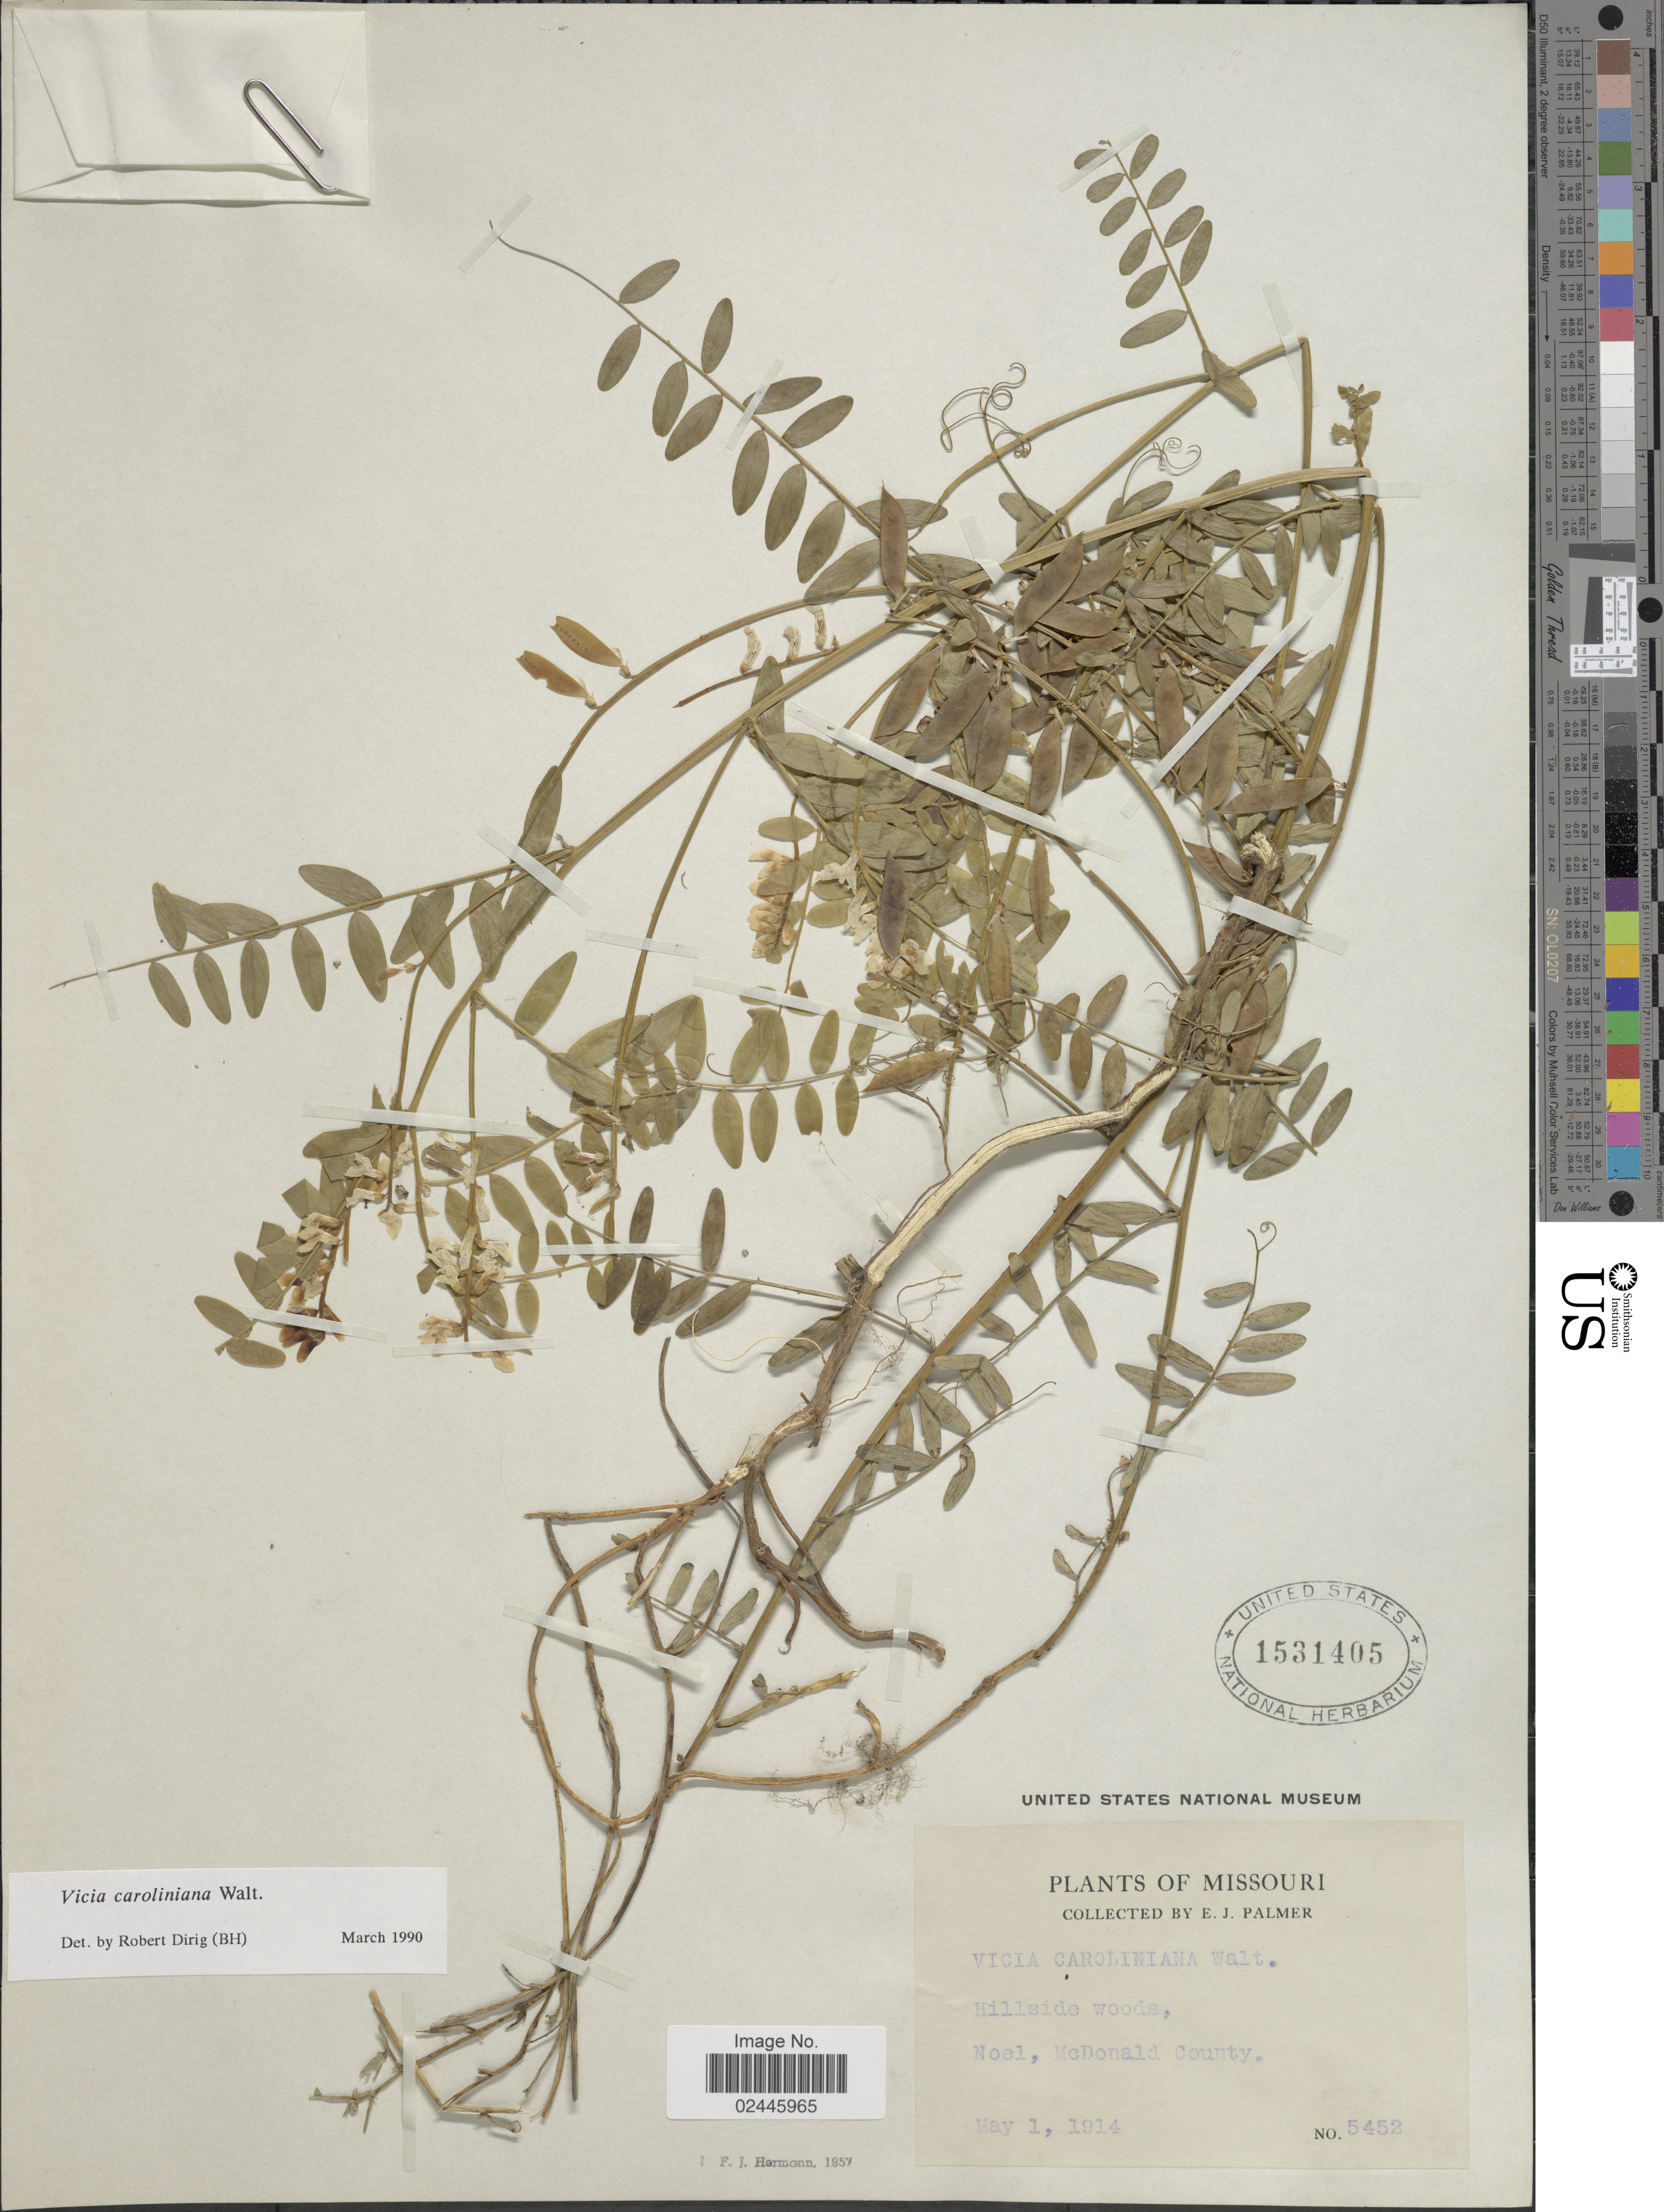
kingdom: Plantae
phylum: Tracheophyta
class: Magnoliopsida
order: Fabales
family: Fabaceae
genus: Vicia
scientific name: Vicia caroliniana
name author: Walter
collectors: E. J. Palmer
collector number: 5452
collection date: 1914-05-01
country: United States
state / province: Missouri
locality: Hillside woods, Noel, McDonald County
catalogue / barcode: US 1531405